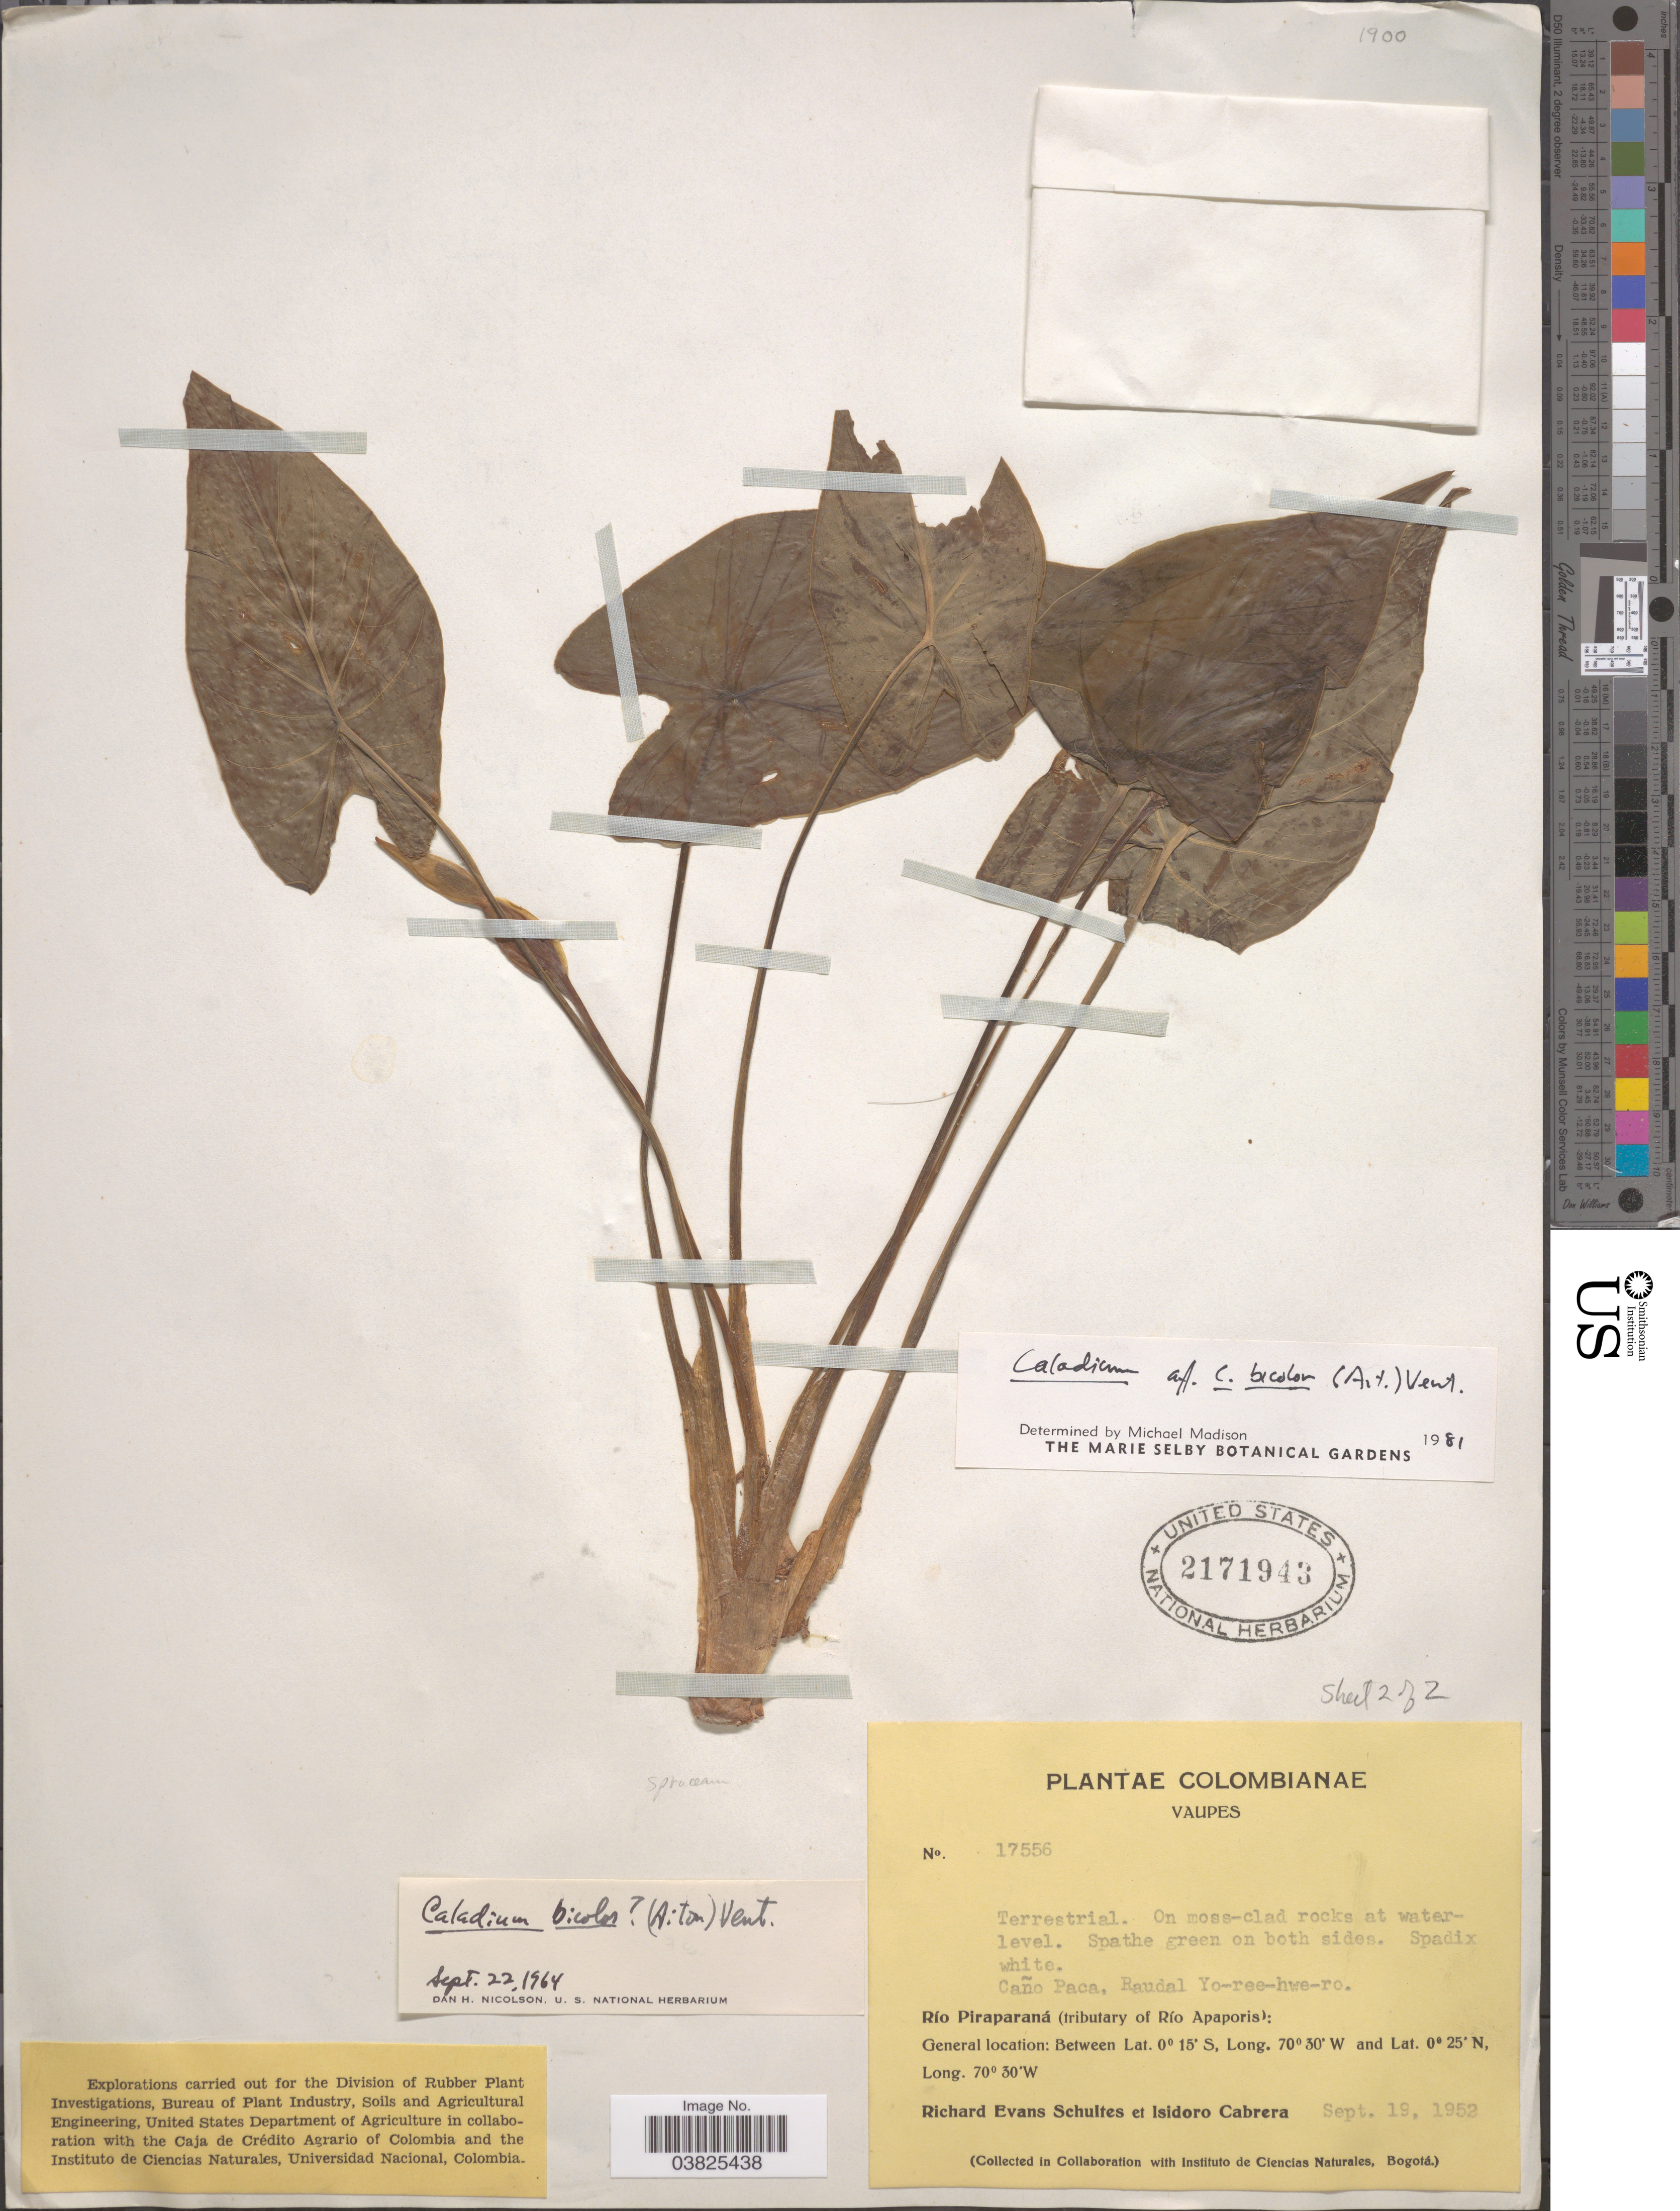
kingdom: Plantae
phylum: Tracheophyta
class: Liliopsida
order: Alismatales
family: Araceae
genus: Caladium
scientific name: Caladium bicolor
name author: (Aiton) Vent.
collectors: R. E. Schultes & I. Cabrera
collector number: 17556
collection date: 1952-09-19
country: Colombia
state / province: Vaupés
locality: Caño Paca, Raudal Yo-ree-hwe-ro. Río Piraparaná (tributary of Río Apaporis).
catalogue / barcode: US 2171943